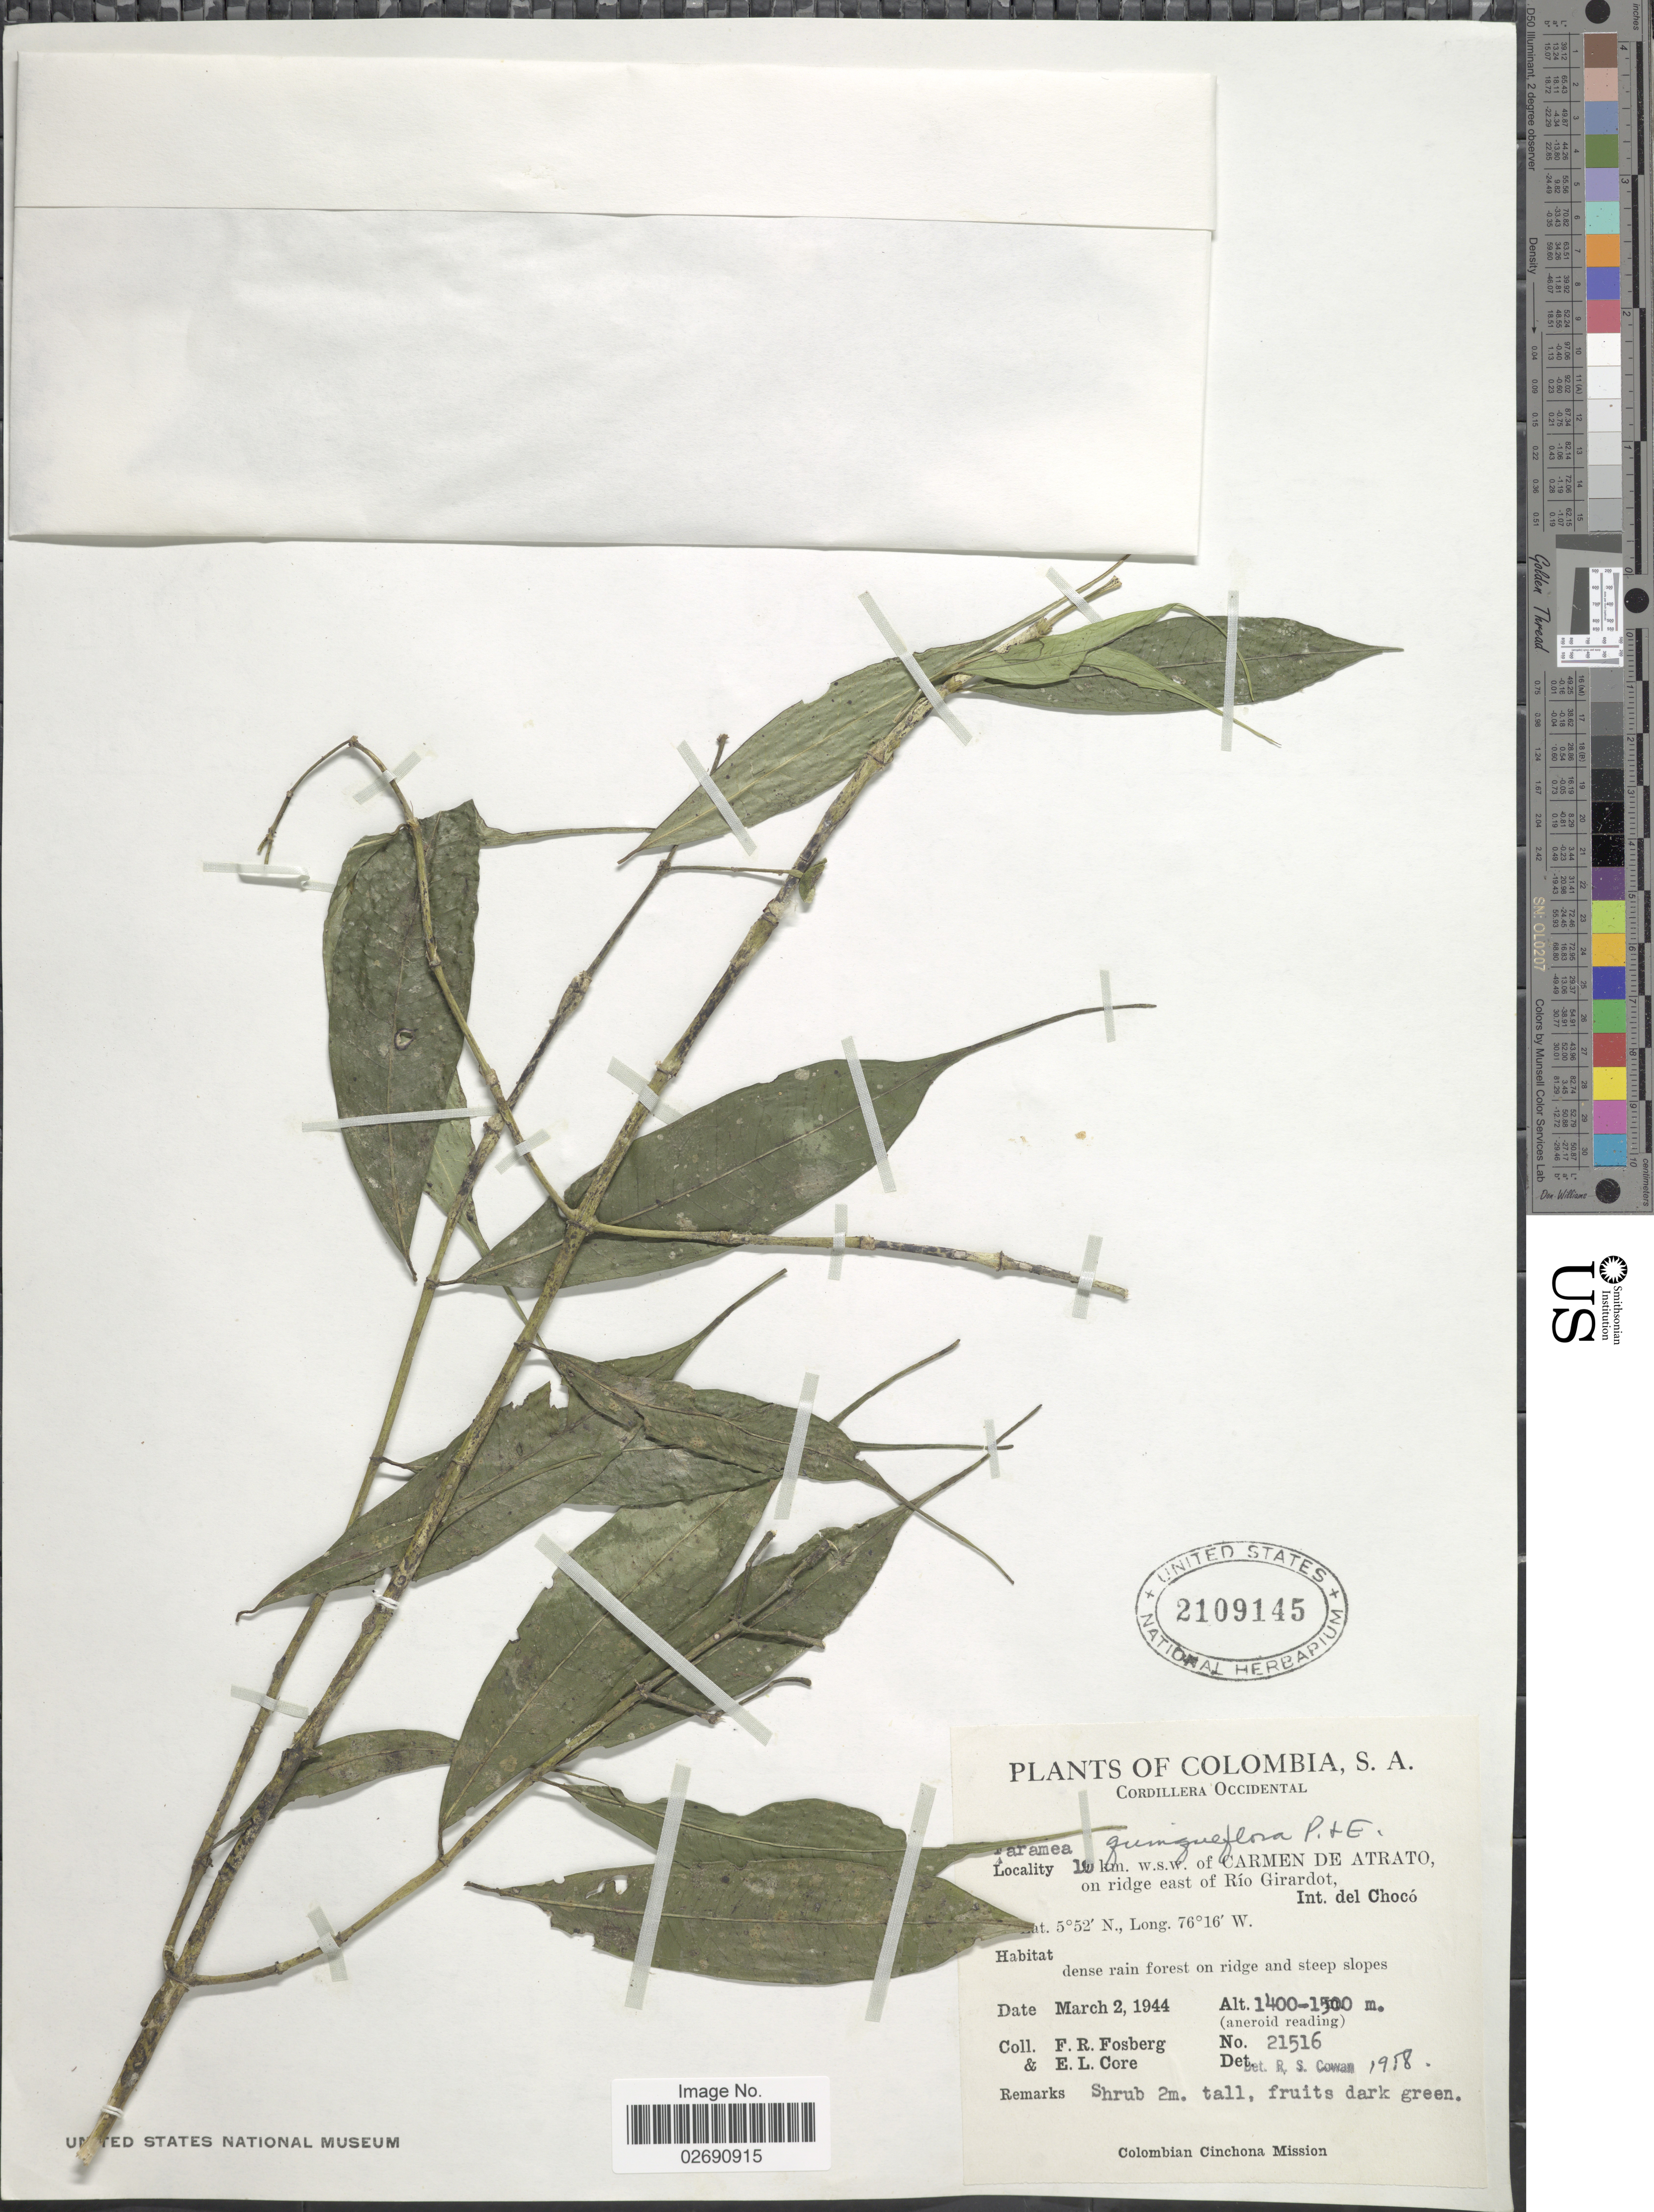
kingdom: Plantae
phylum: Tracheophyta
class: Magnoliopsida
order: Gentianales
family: Rubiaceae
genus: Faramea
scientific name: Faramea quinqueflora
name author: Poepp. & Endl.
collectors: F. R. Fosberg & E. L. Core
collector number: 21516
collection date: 1944-03-02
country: Colombia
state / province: Chocó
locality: Cordillera Occidental. 10 km. w.s.w. of Carmen de Atrato, on ridge east of Rio Girardot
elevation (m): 1400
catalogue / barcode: US 2109145